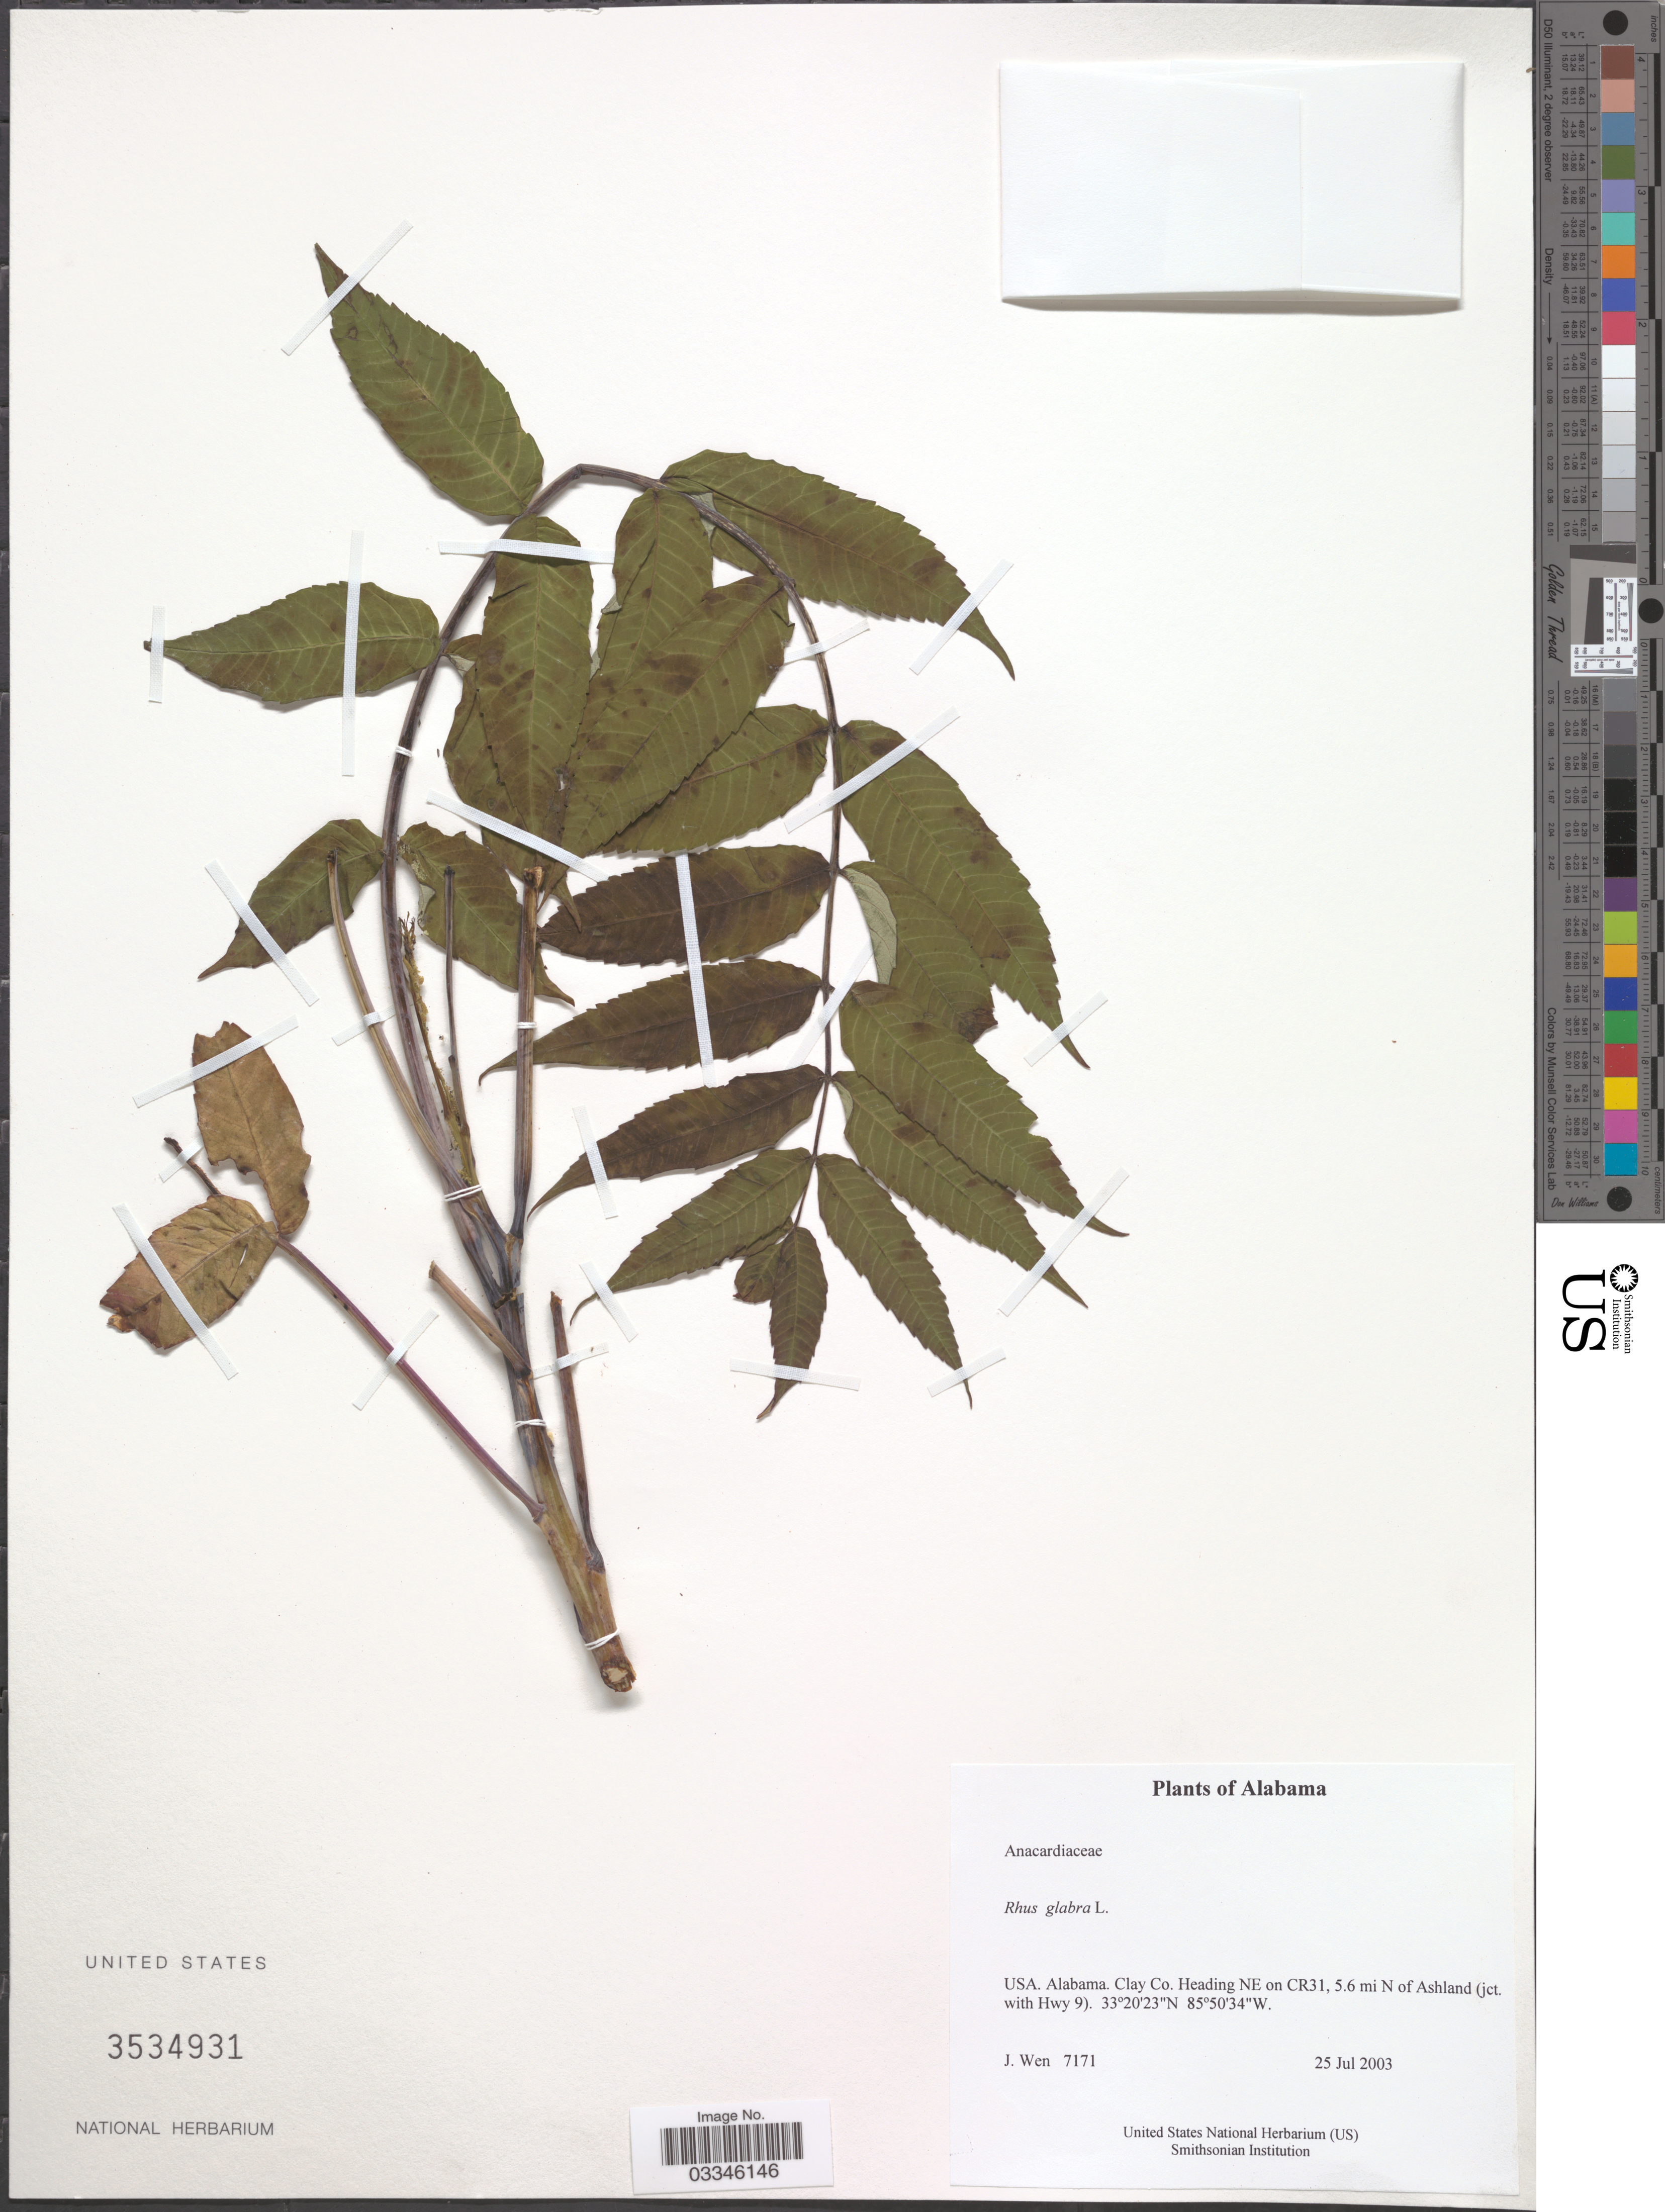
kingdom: Plantae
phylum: Tracheophyta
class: Magnoliopsida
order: Sapindales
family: Anacardiaceae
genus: Rhus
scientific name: Rhus glabra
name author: L.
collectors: J. Wen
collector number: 7171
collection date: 2003-07-25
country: United States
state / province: Alabama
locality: Clay Co. Heading NE on CR31, 5.6 mi N of Ashland (jct. with Hwy 9).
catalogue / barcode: US 3534931